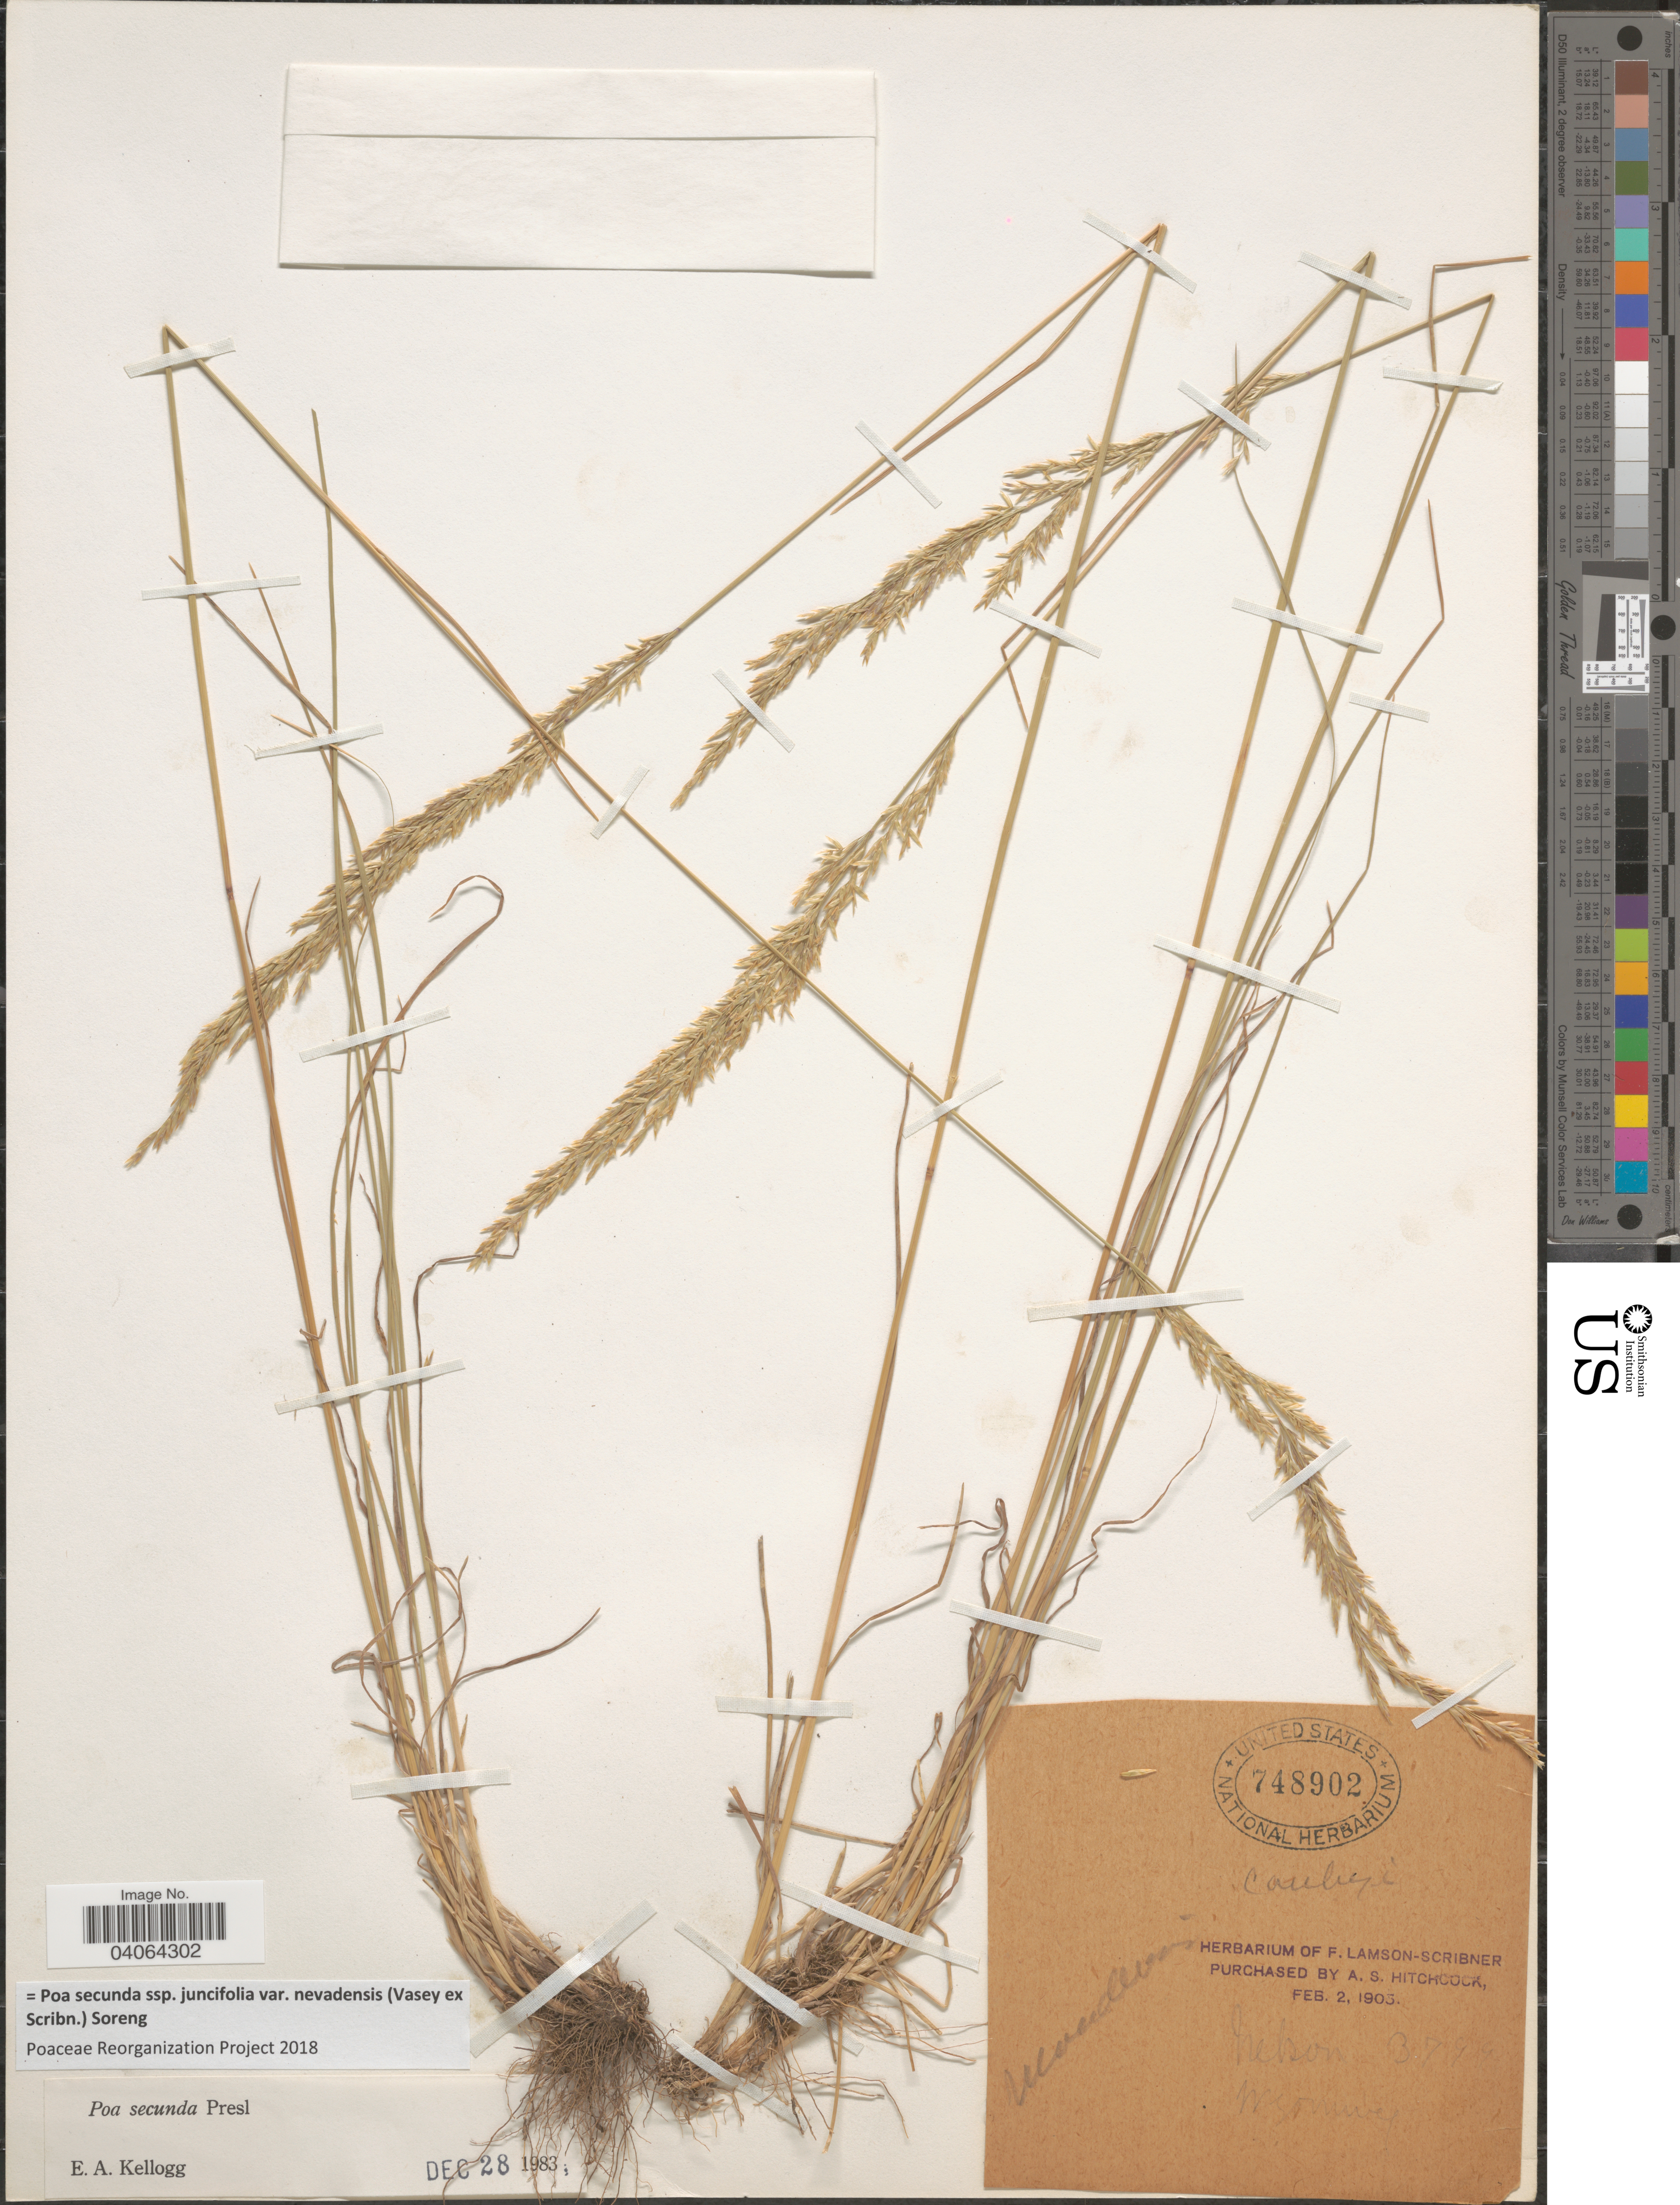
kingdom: Plantae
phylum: Tracheophyta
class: Liliopsida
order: Poales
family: Poaceae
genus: Poa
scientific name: Poa secunda subsp. juncifolia var. nevadensis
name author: (Vasey ex Scribn.) Soreng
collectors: Nelson, --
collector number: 379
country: United States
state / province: Wyoming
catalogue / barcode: US 748902